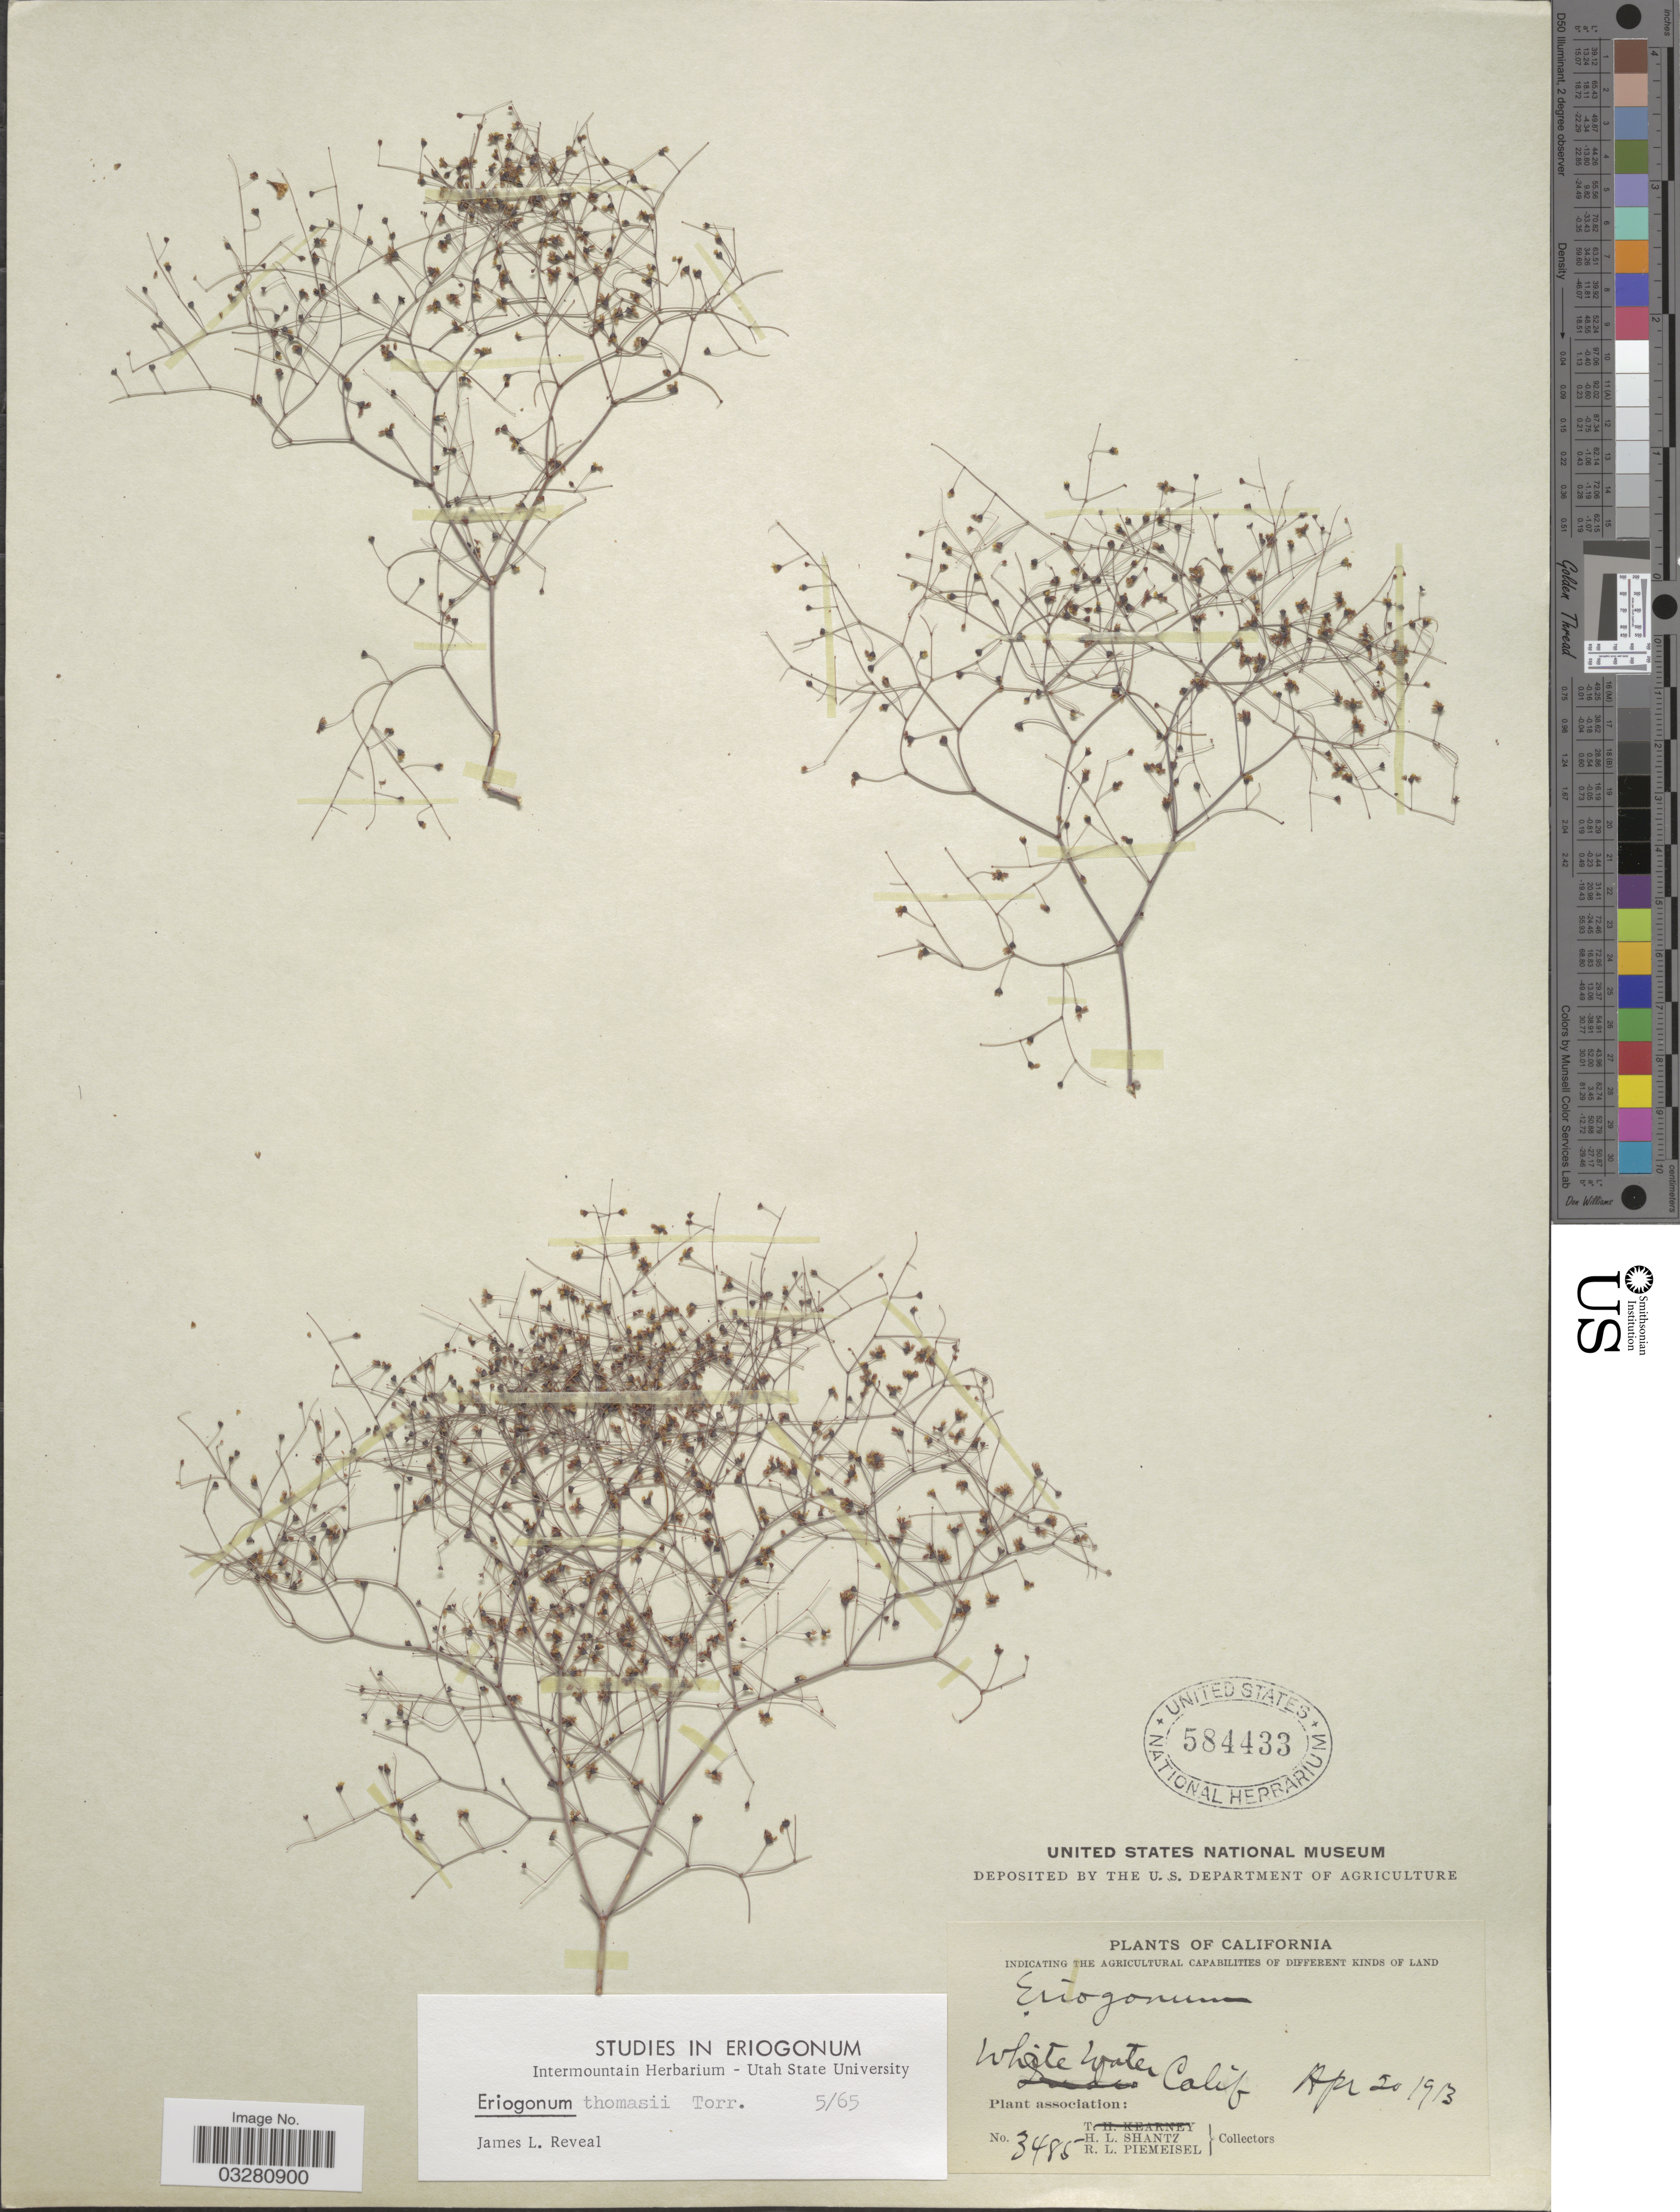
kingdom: Plantae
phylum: Tracheophyta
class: Magnoliopsida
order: Caryophyllales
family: Polygonaceae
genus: Eriogonum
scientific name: Eriogonum thomasii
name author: Torr.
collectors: H. Shantz & R. L. Piemeisel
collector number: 3485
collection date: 1913-04-20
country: United States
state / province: California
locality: White Water Calif.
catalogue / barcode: US 584433